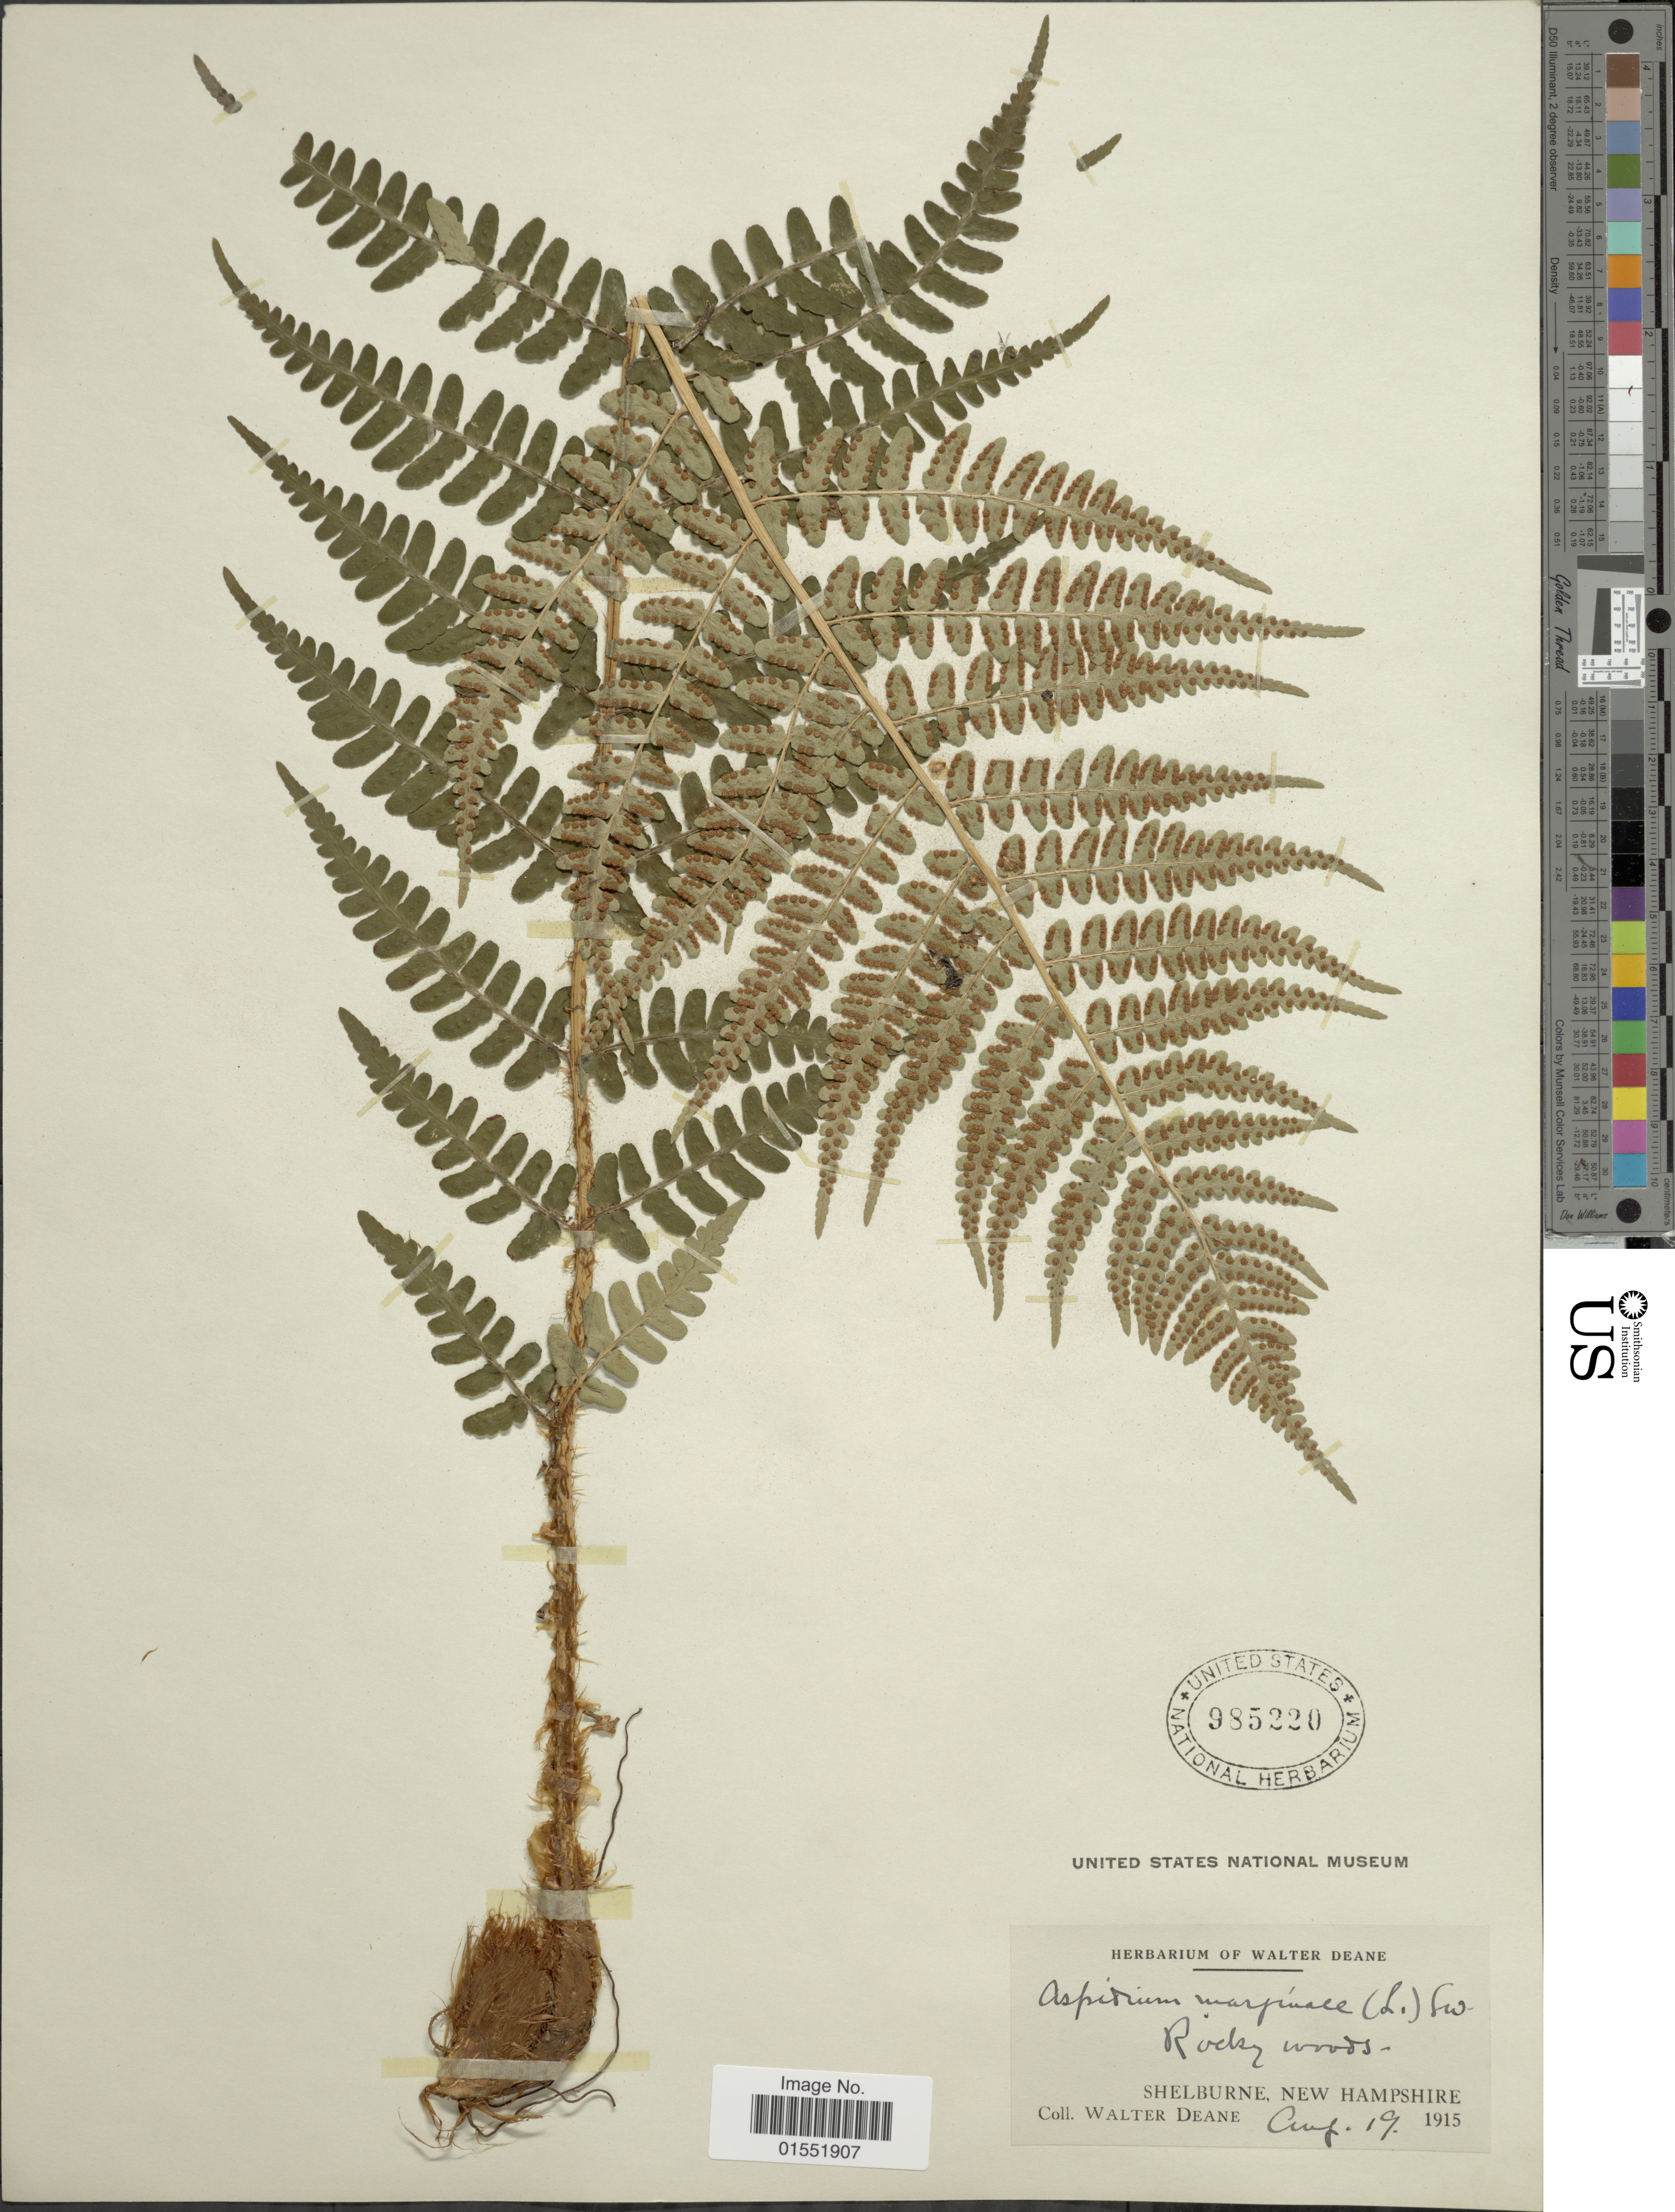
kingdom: Plantae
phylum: Tracheophyta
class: Polypodiopsida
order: Polypodiales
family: Dryopteridaceae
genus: Dryopteris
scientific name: Dryopteris marginalis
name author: (L.) A. Gray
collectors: W. Deane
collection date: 1915-08-19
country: United States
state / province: New Hampshire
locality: Shelburne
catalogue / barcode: US 985220